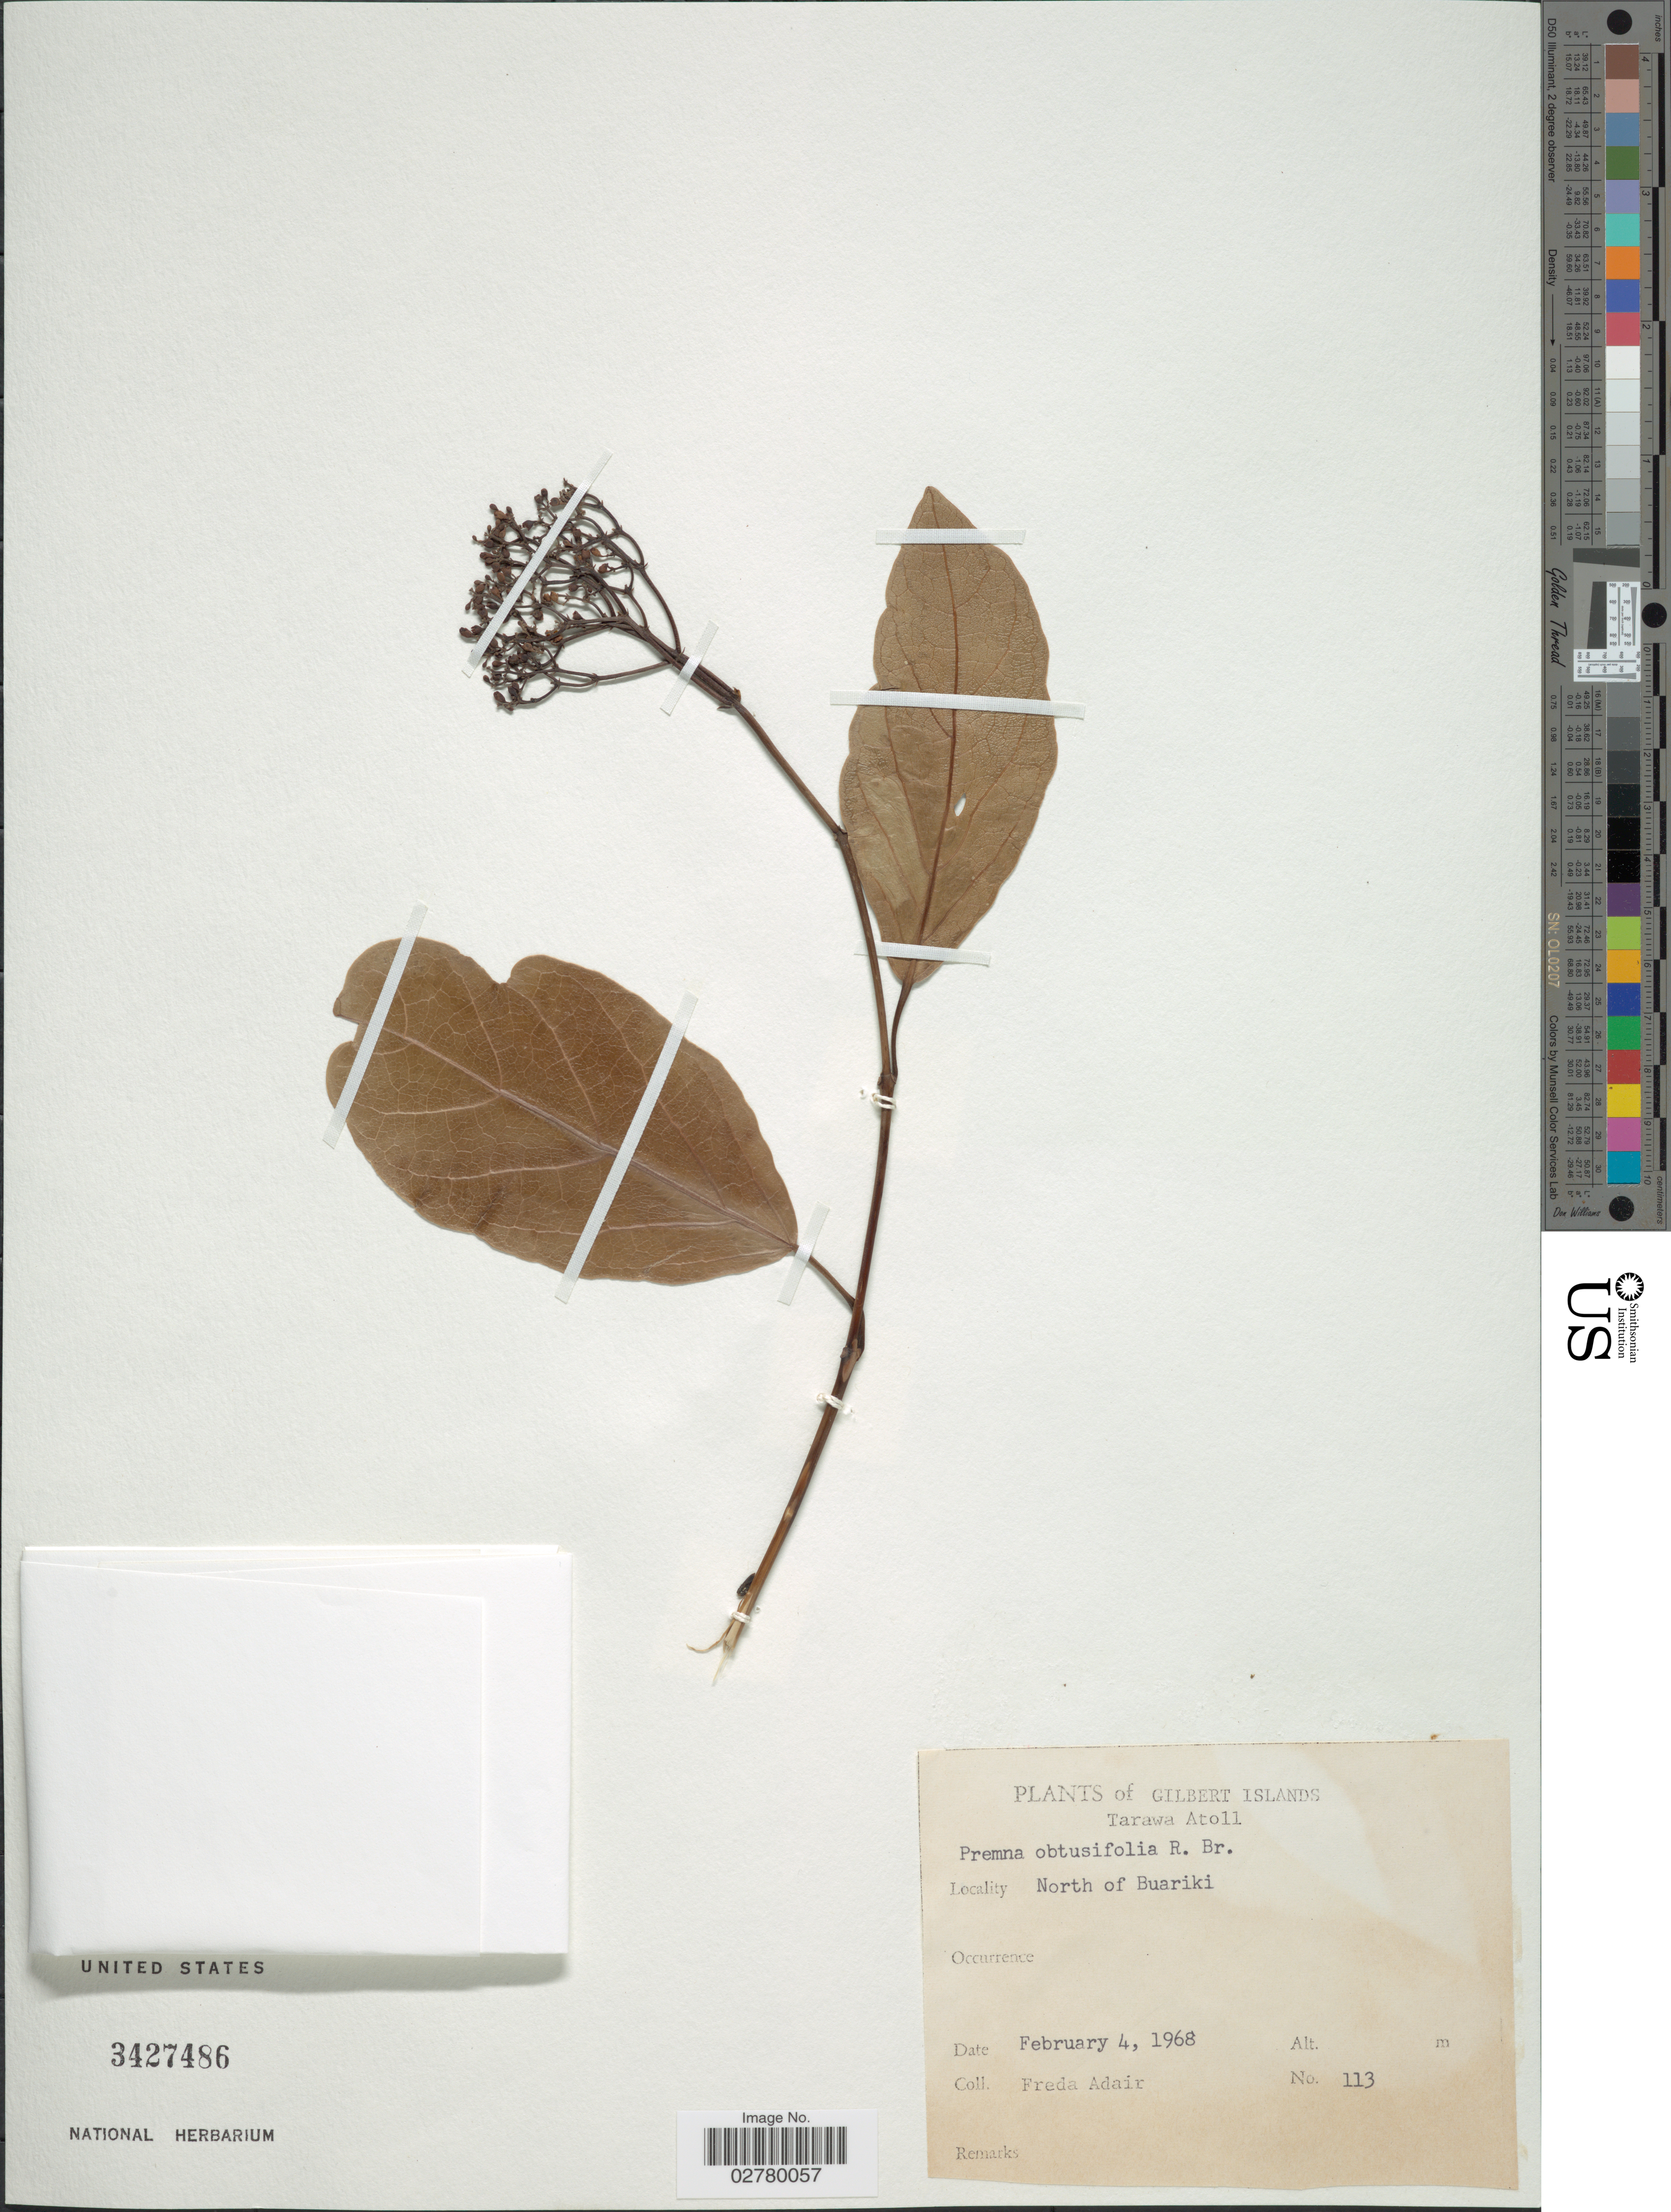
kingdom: Plantae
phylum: Tracheophyta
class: Magnoliopsida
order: Lamiales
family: Lamiaceae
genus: Premna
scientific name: Premna obtusifolia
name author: R. Br.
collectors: F. Adair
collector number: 113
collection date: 1968-02-04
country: Kiribati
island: Tarawa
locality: Gilbert Islands. Tarawa Atoll. North of Buariki.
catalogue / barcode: US 3427486